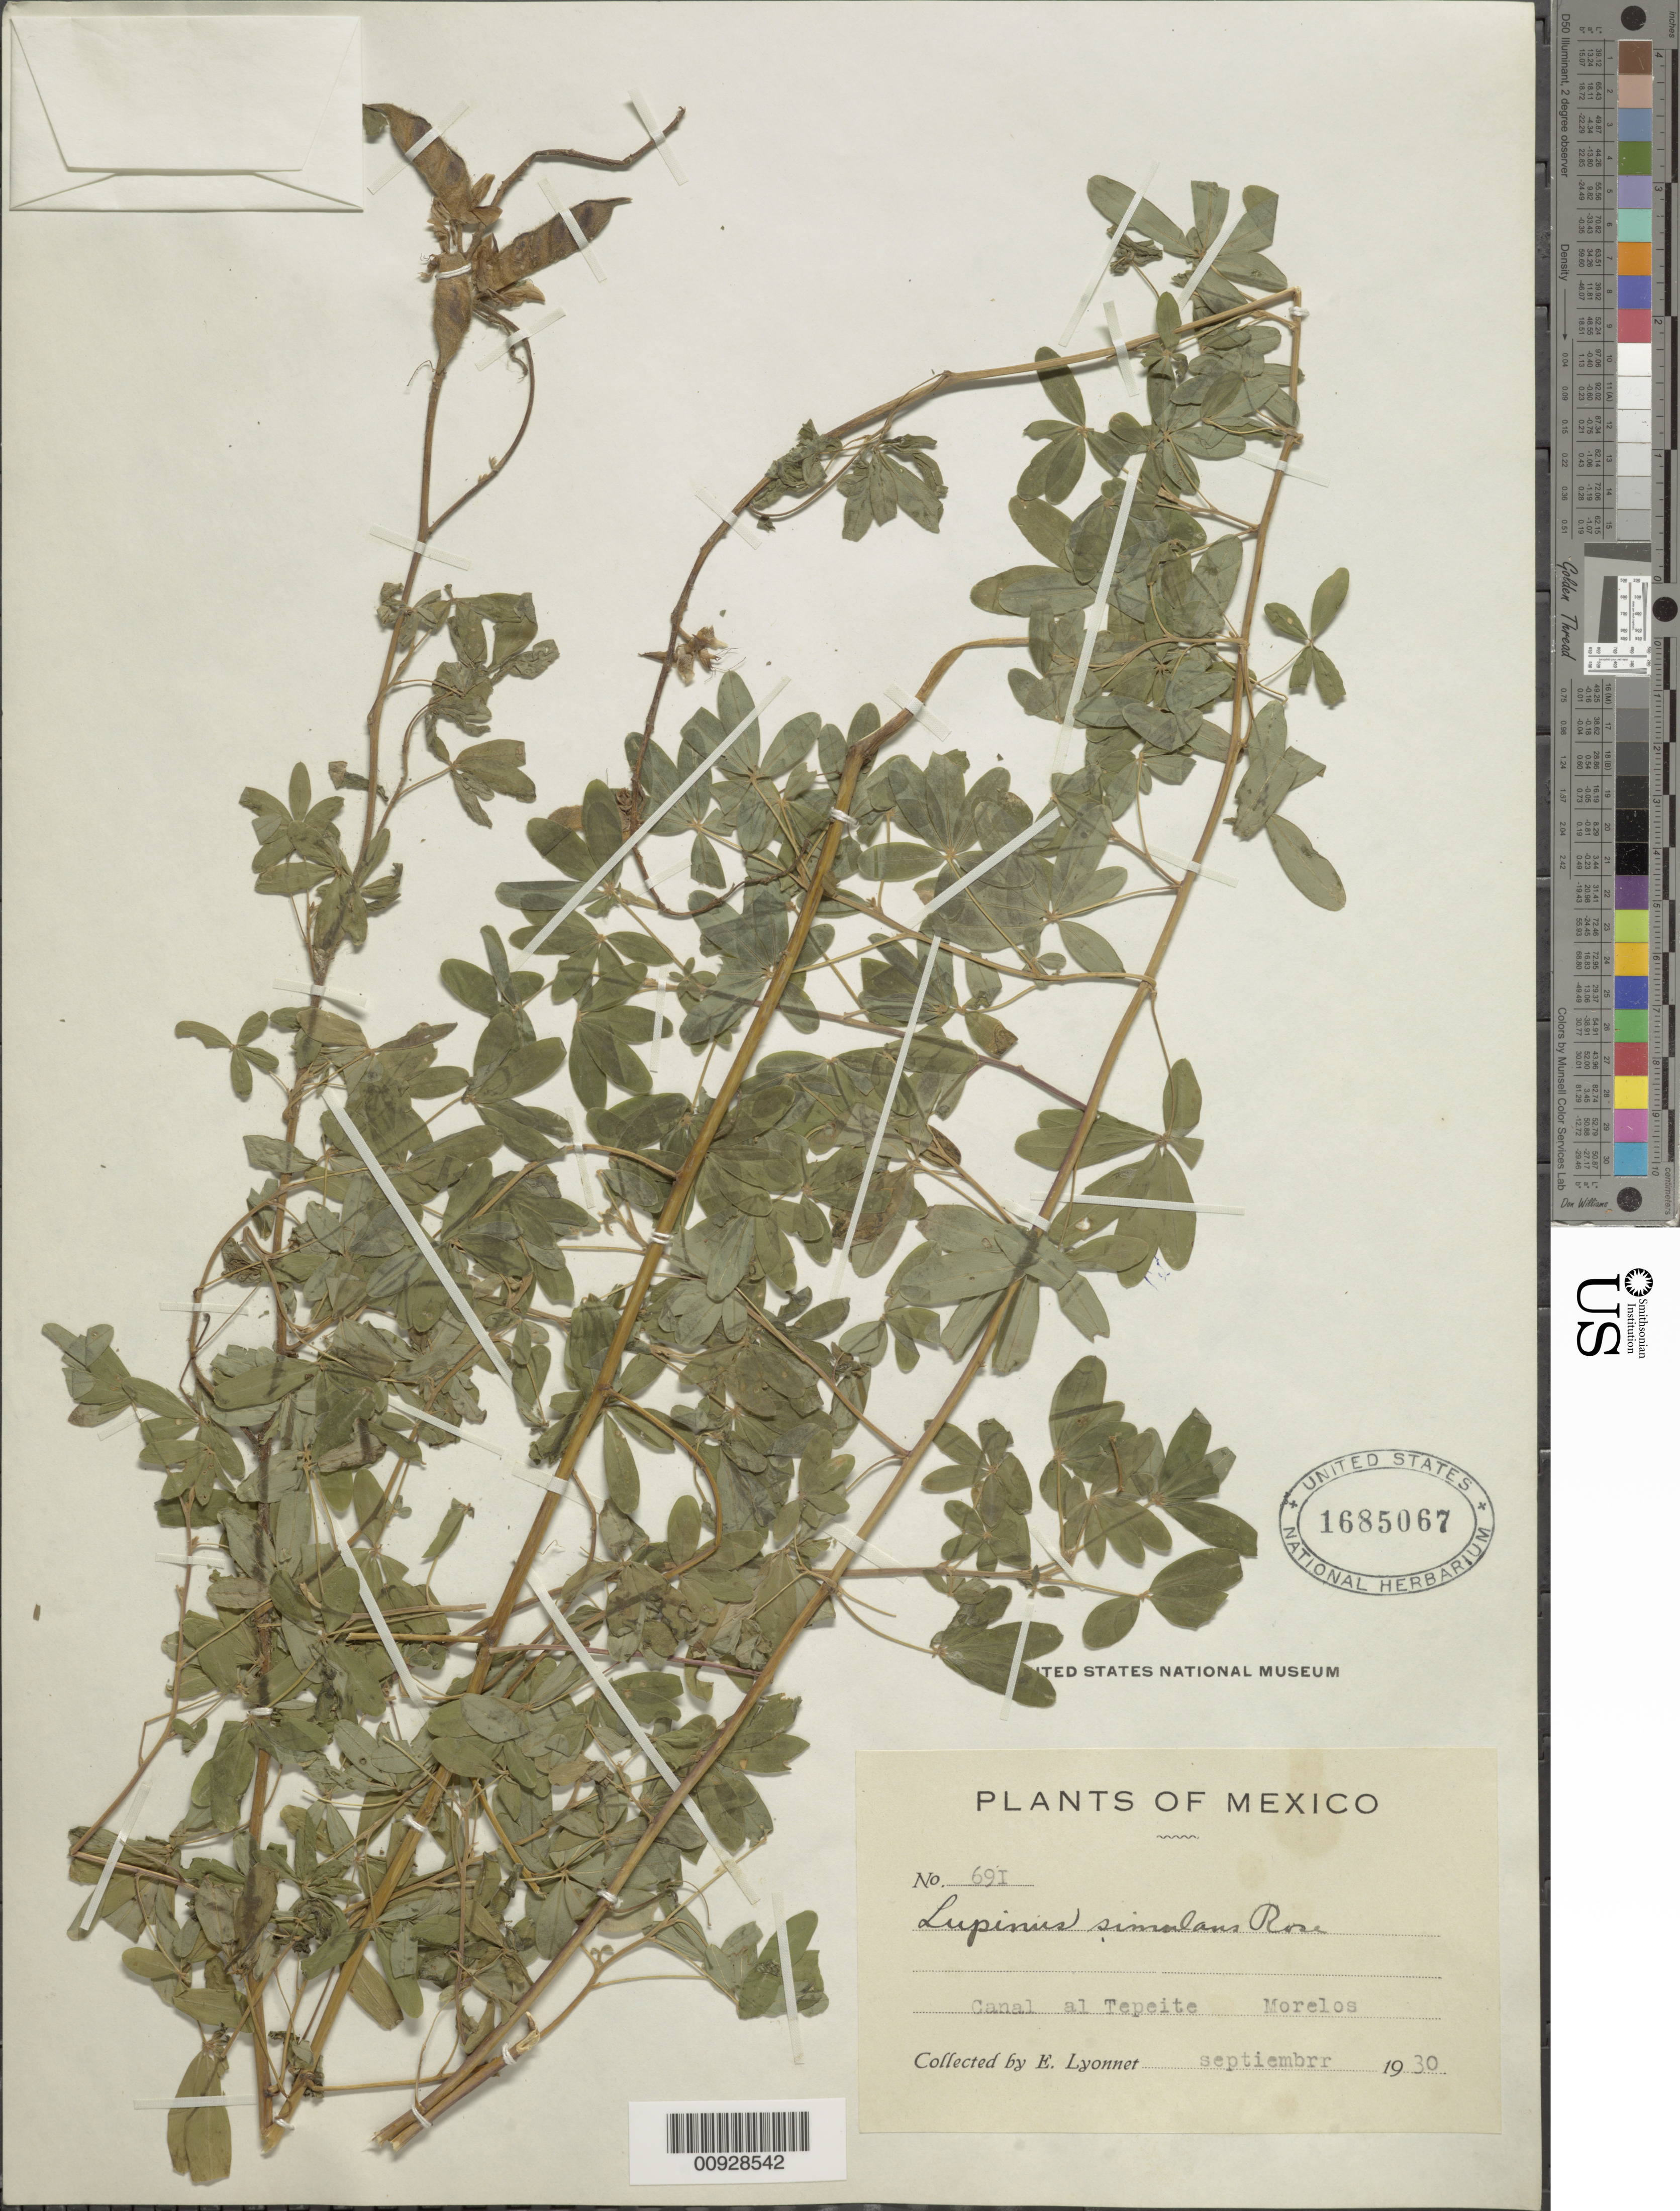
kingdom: Plantae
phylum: Tracheophyta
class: Magnoliopsida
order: Fabales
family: Fabaceae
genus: Lupinus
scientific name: Lupinus simulans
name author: Rose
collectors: Bro. E. Lyonnet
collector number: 691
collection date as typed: Sep 1930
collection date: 1930-09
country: Mexico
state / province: Morelos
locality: Canal al Tepeite.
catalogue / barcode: US 1685067